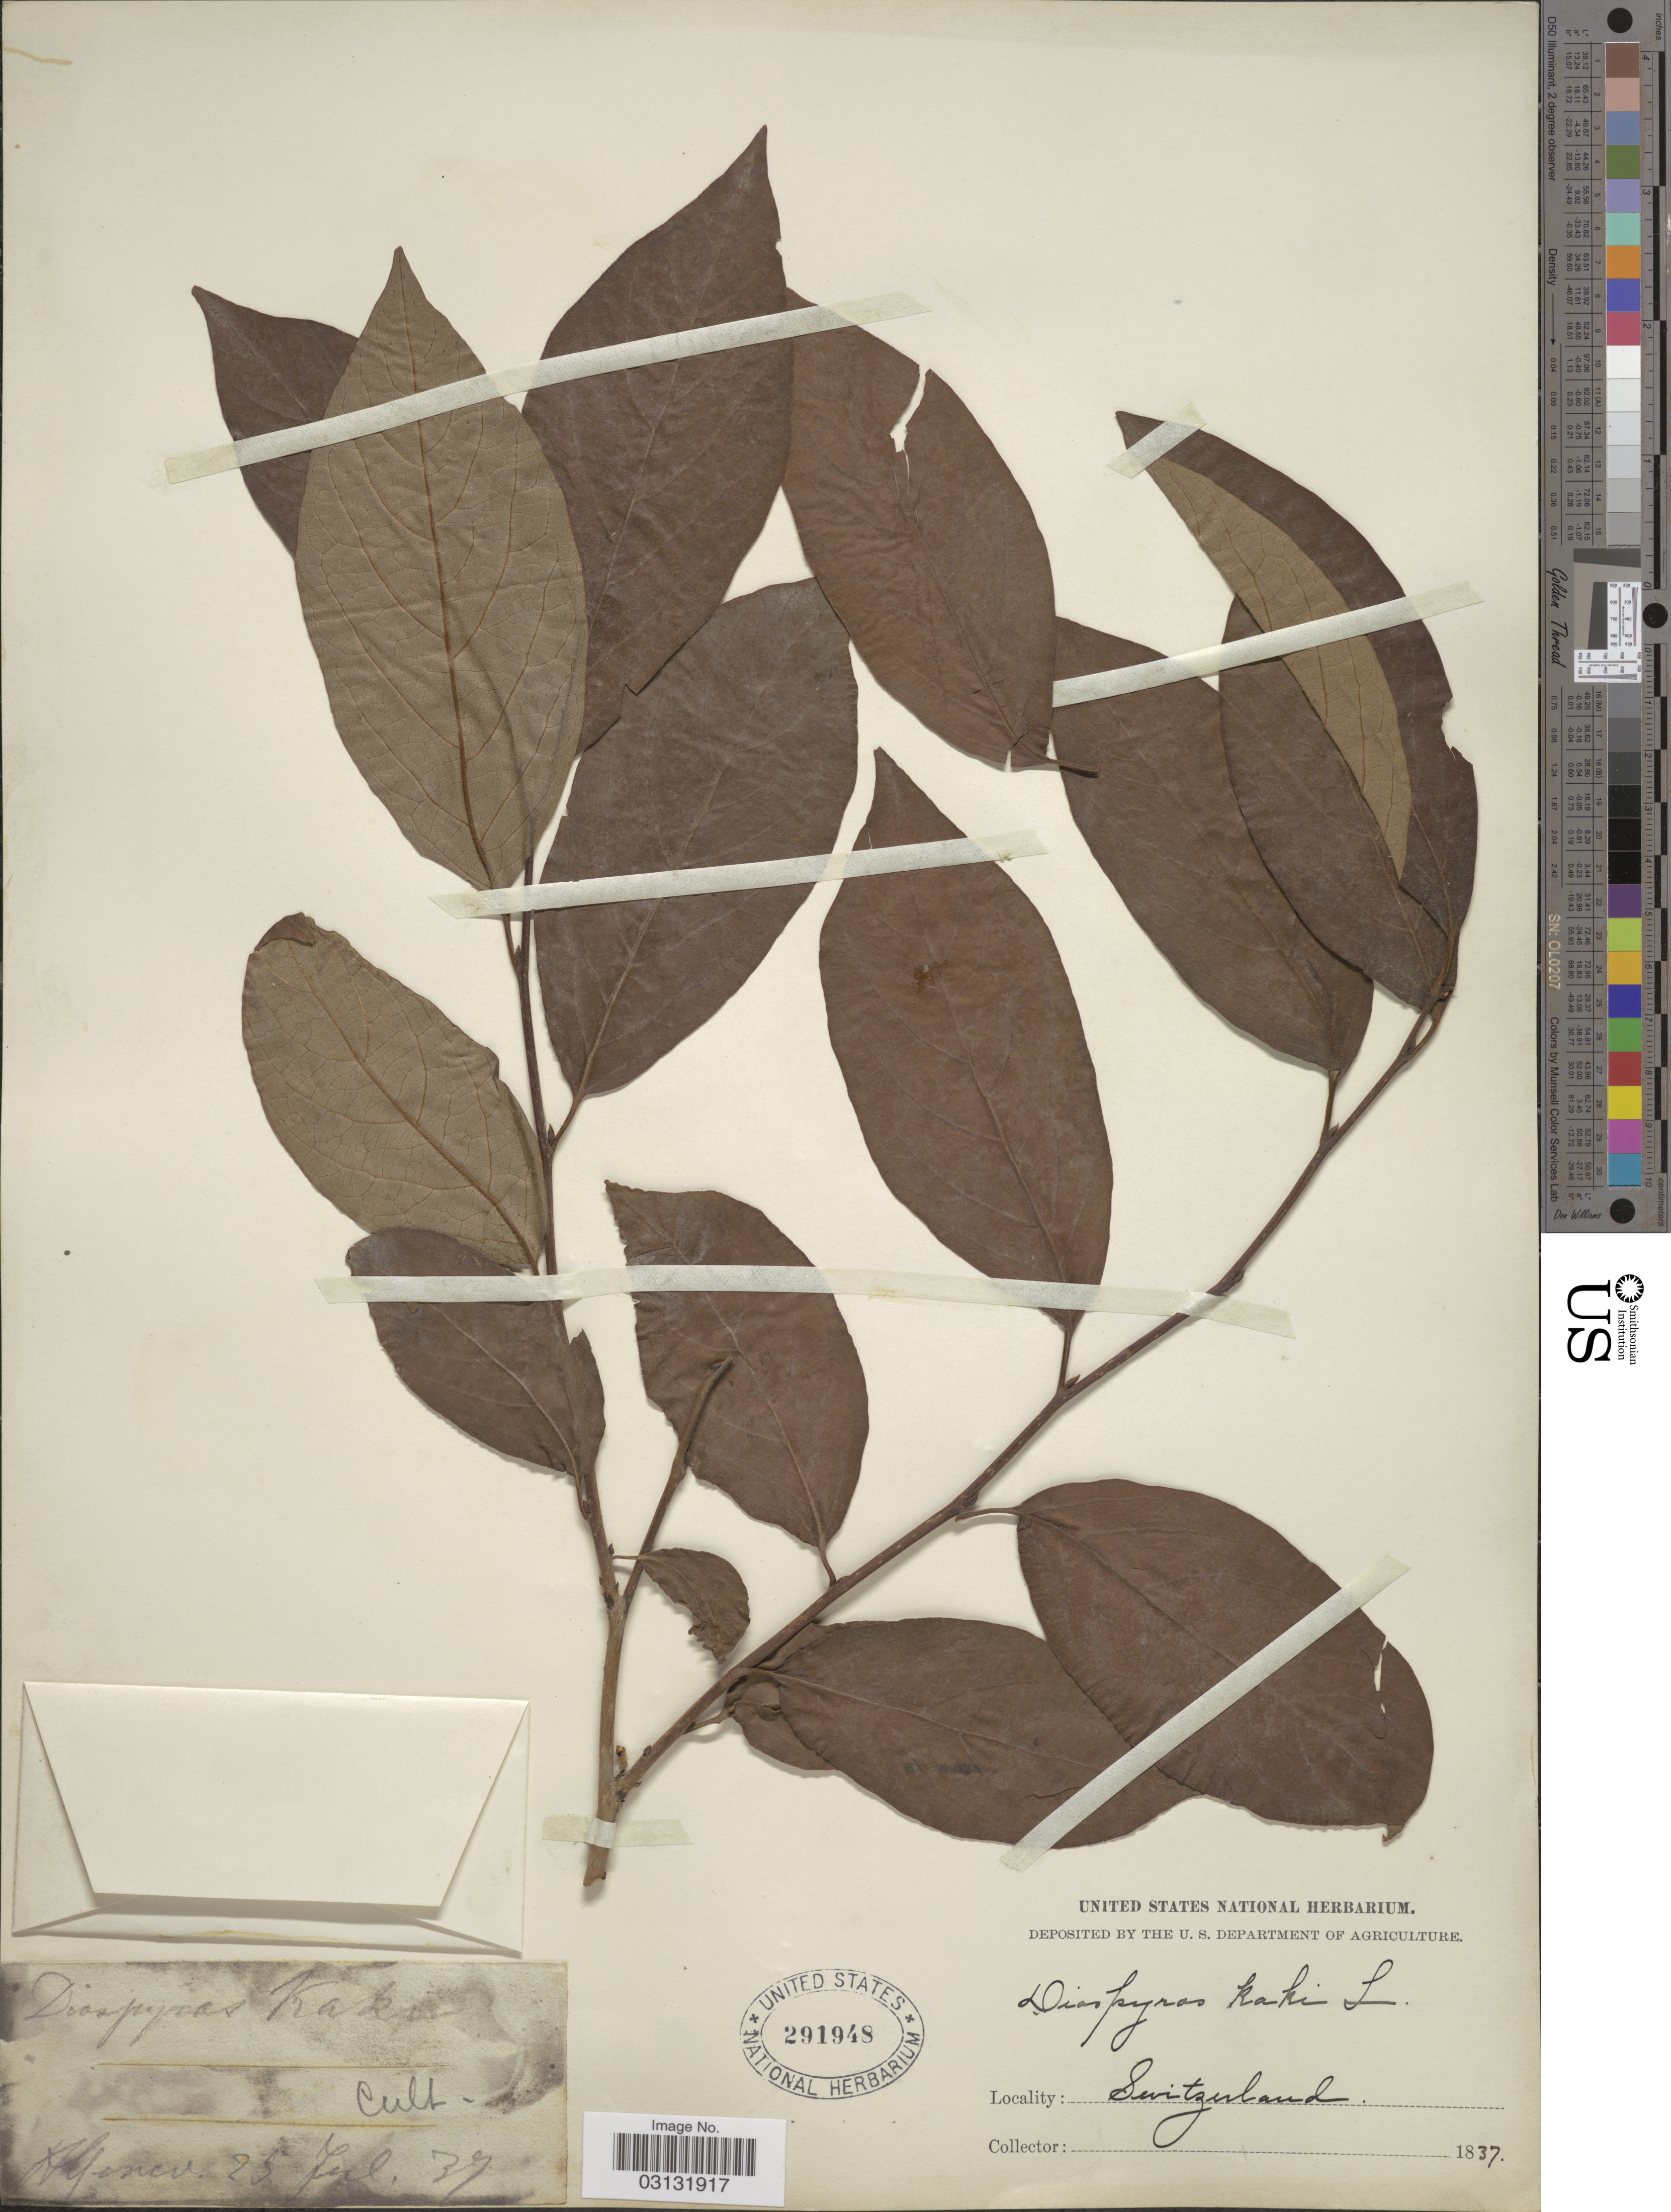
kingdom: Plantae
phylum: Tracheophyta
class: Magnoliopsida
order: Ericales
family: Ebenaceae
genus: Diospyros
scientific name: Diospyros kaki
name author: Thunb.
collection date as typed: Transcribed d/m/y: 25/7/39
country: Switzerland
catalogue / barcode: US 291948